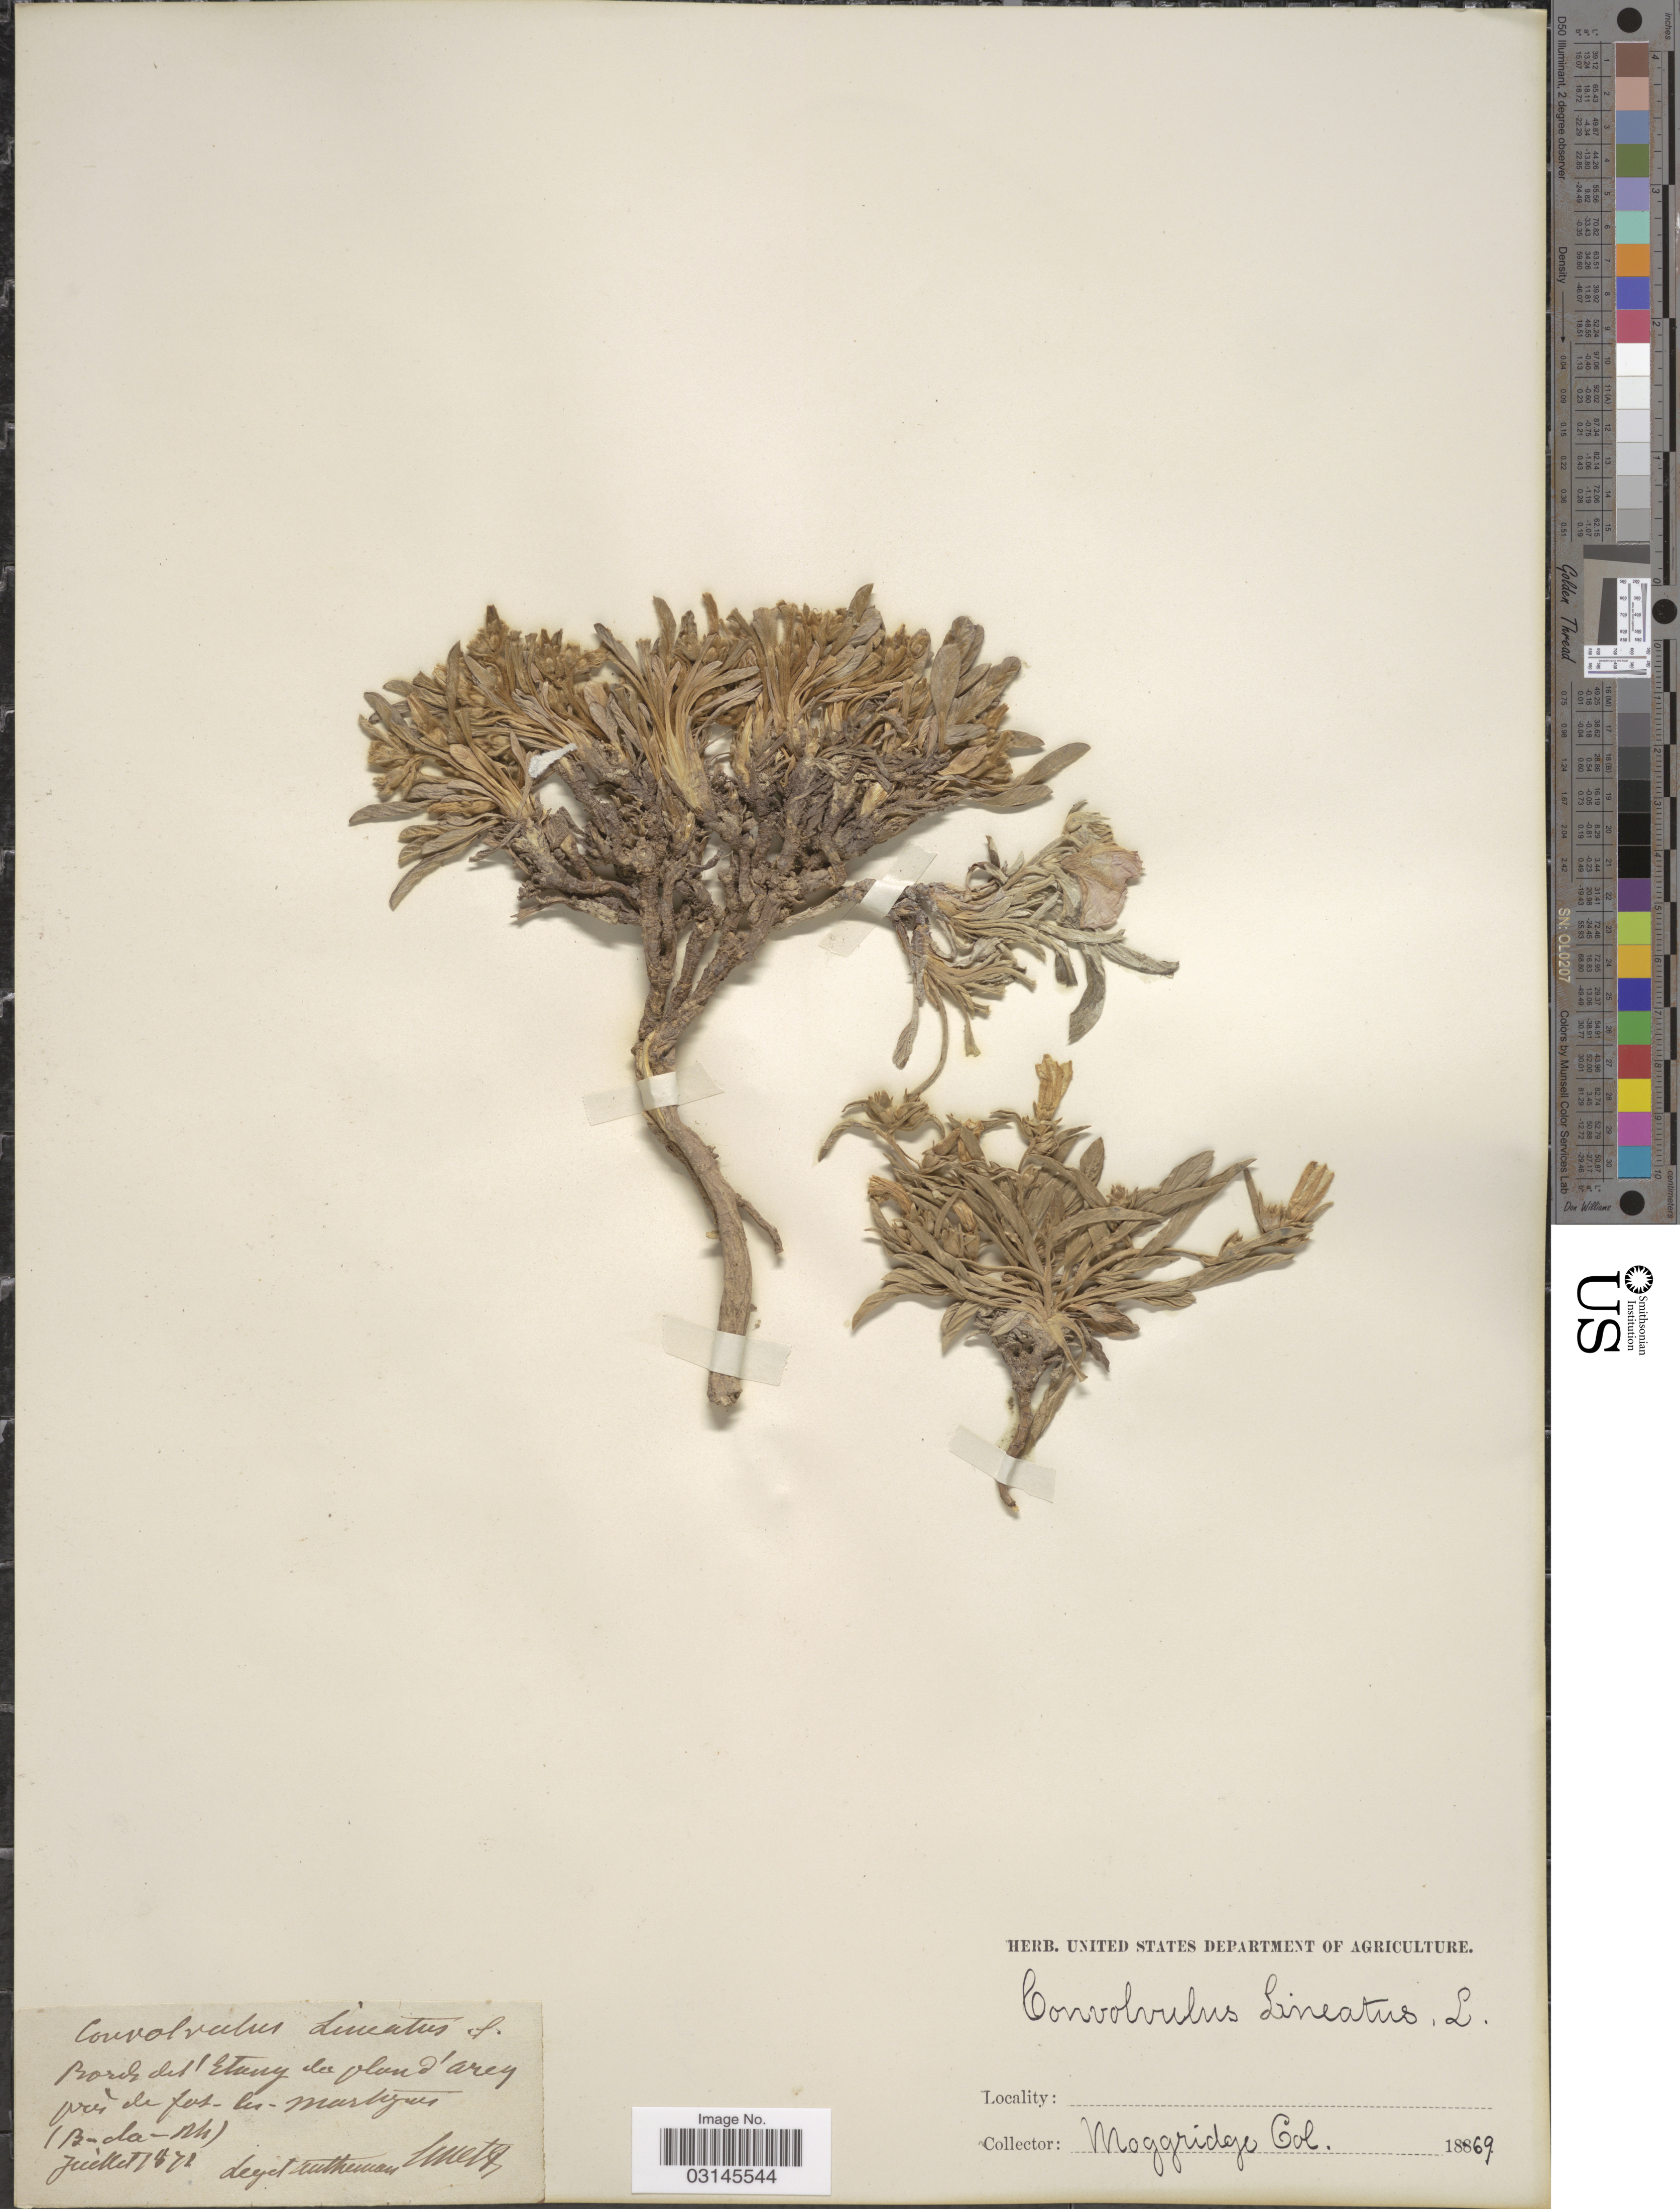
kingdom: Plantae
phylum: Tracheophyta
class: Magnoliopsida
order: Solanales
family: Convolvulaceae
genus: Convolvulus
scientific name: Convolvulus lineatus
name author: L.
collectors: Moggridge & Antheman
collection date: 1869/1871-07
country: France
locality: Bords des'Etang du plan d'arcy près de fos-les-Martigues (B-da-Rh).